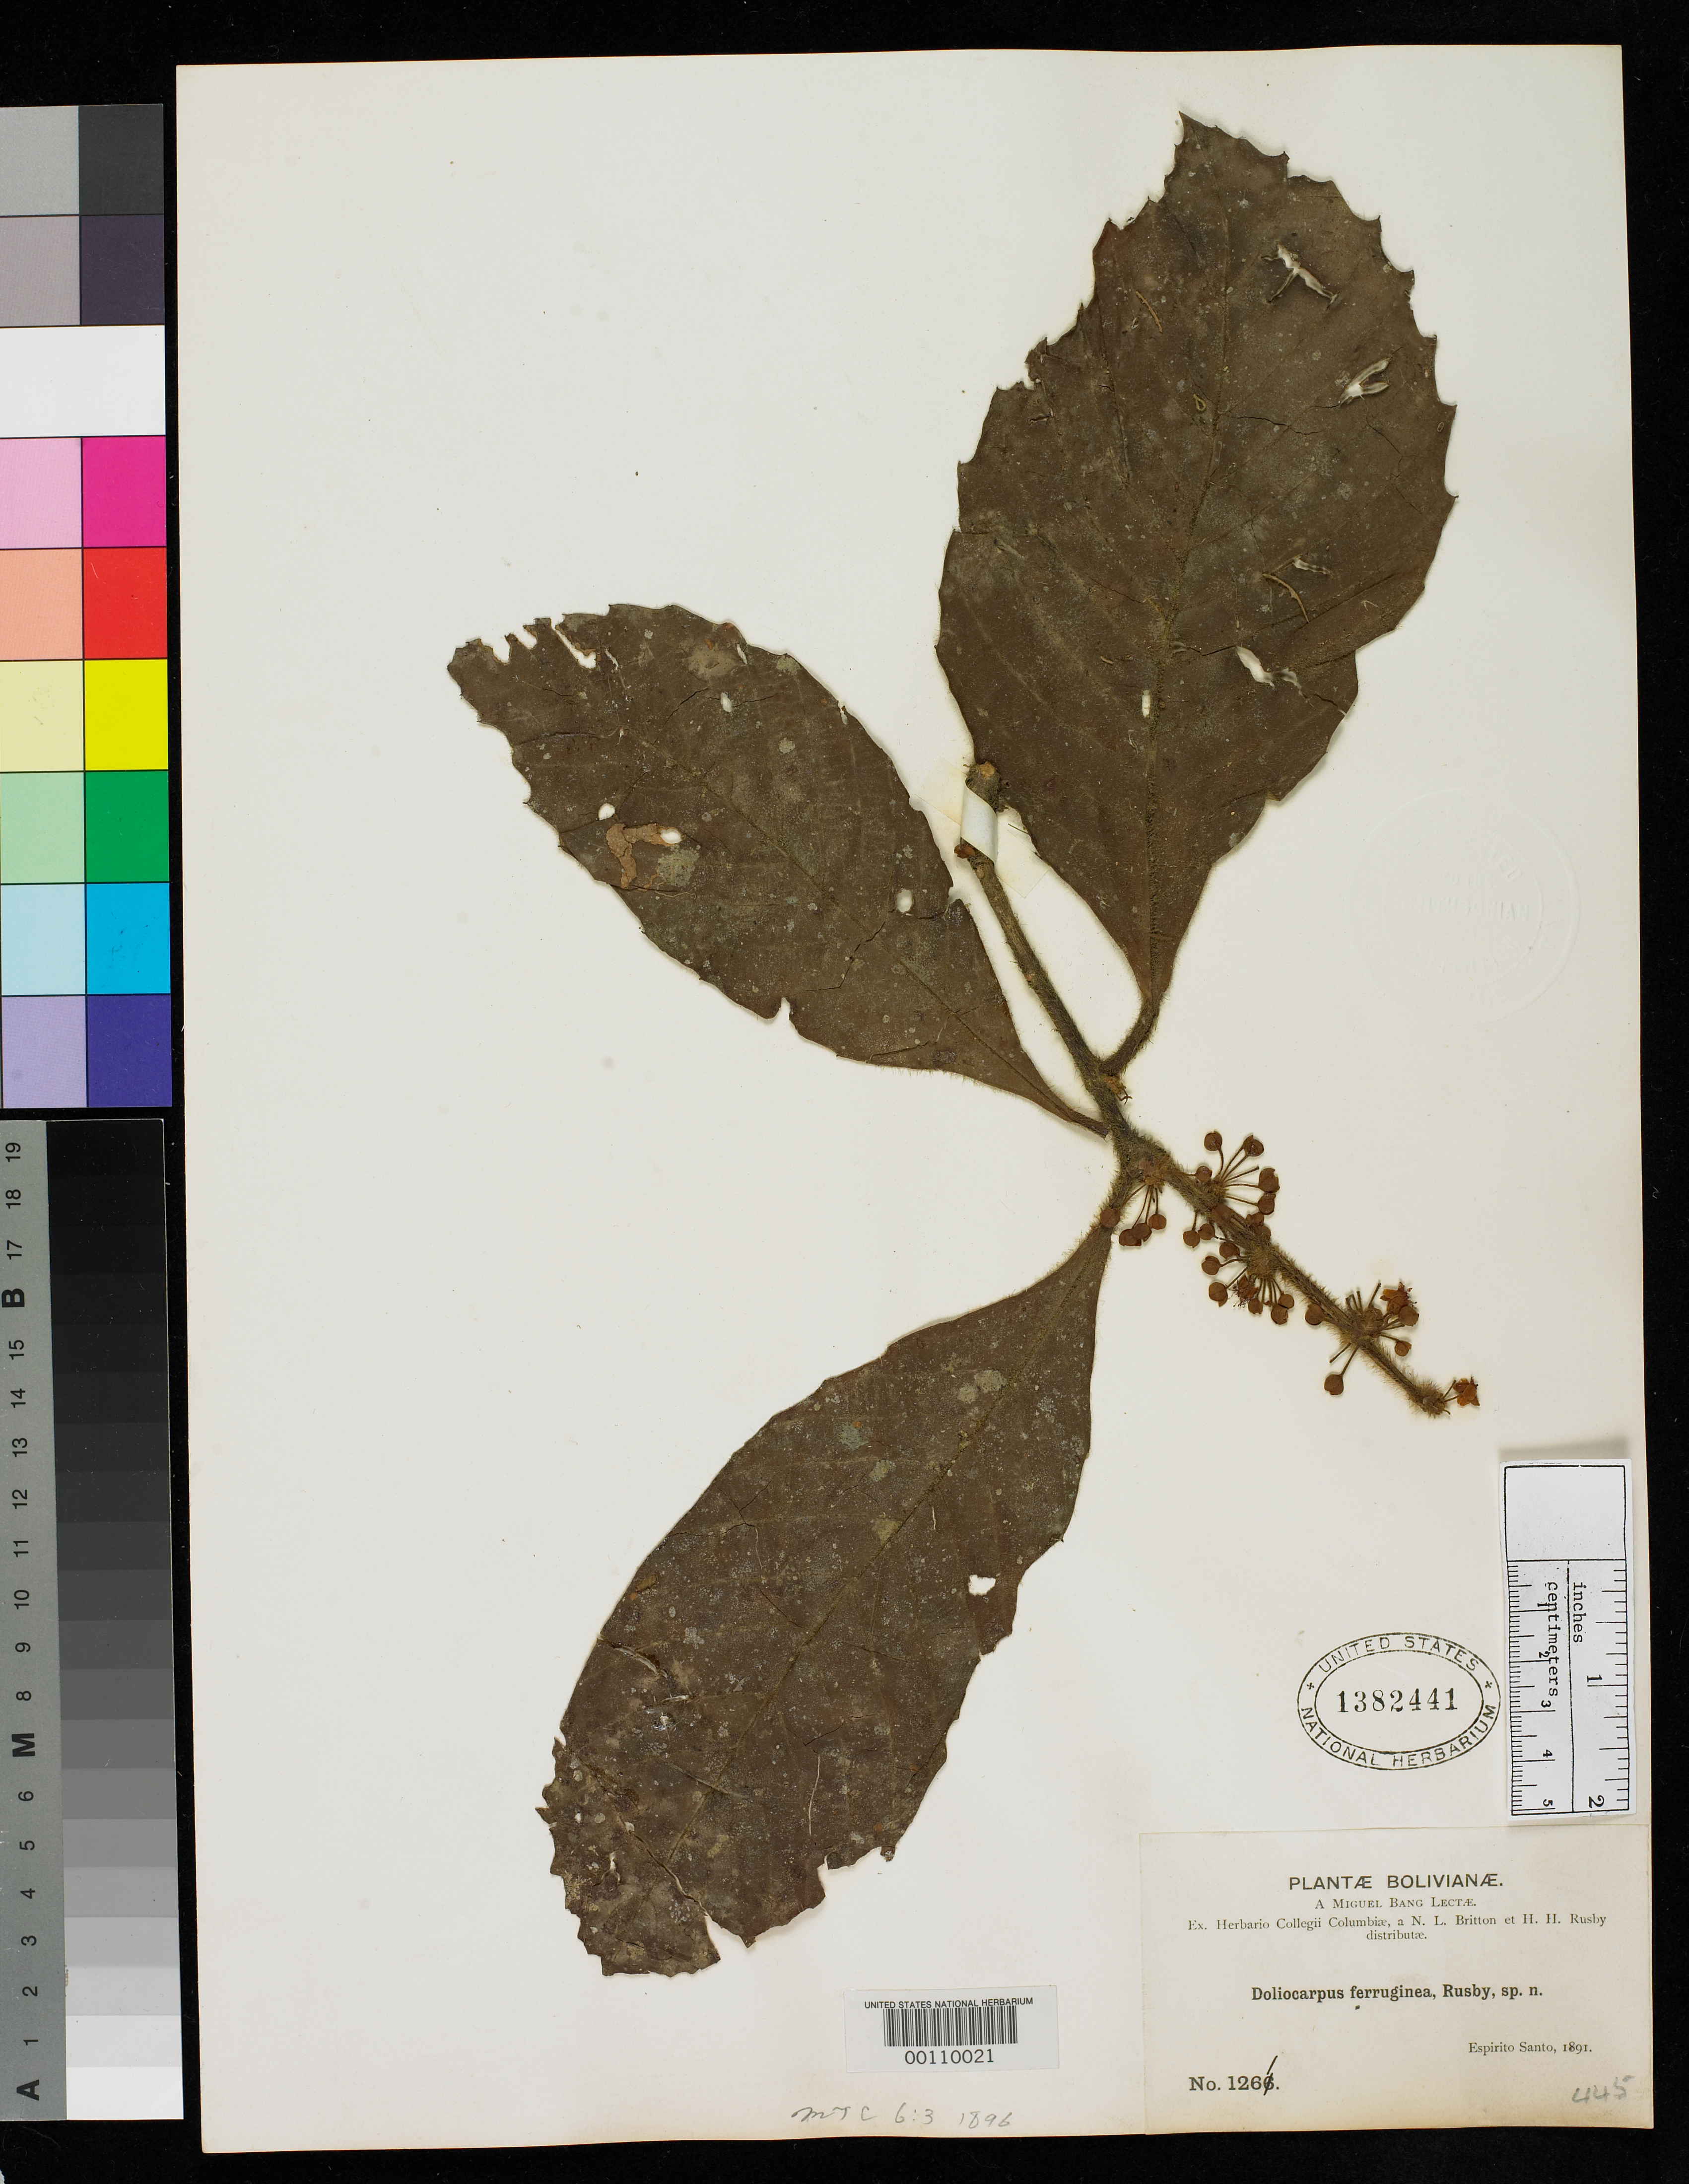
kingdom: Plantae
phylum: Tracheophyta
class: Magnoliopsida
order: Dilleniales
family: Dilleniaceae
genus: Doliocarpus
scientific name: Doliocarpus ferrugineus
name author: Rusby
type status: Isosyntype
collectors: M. Bang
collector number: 1261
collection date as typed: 1891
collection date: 1891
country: Bolivia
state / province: Cochabamba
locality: Espirito Santo.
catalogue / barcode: US 1382441